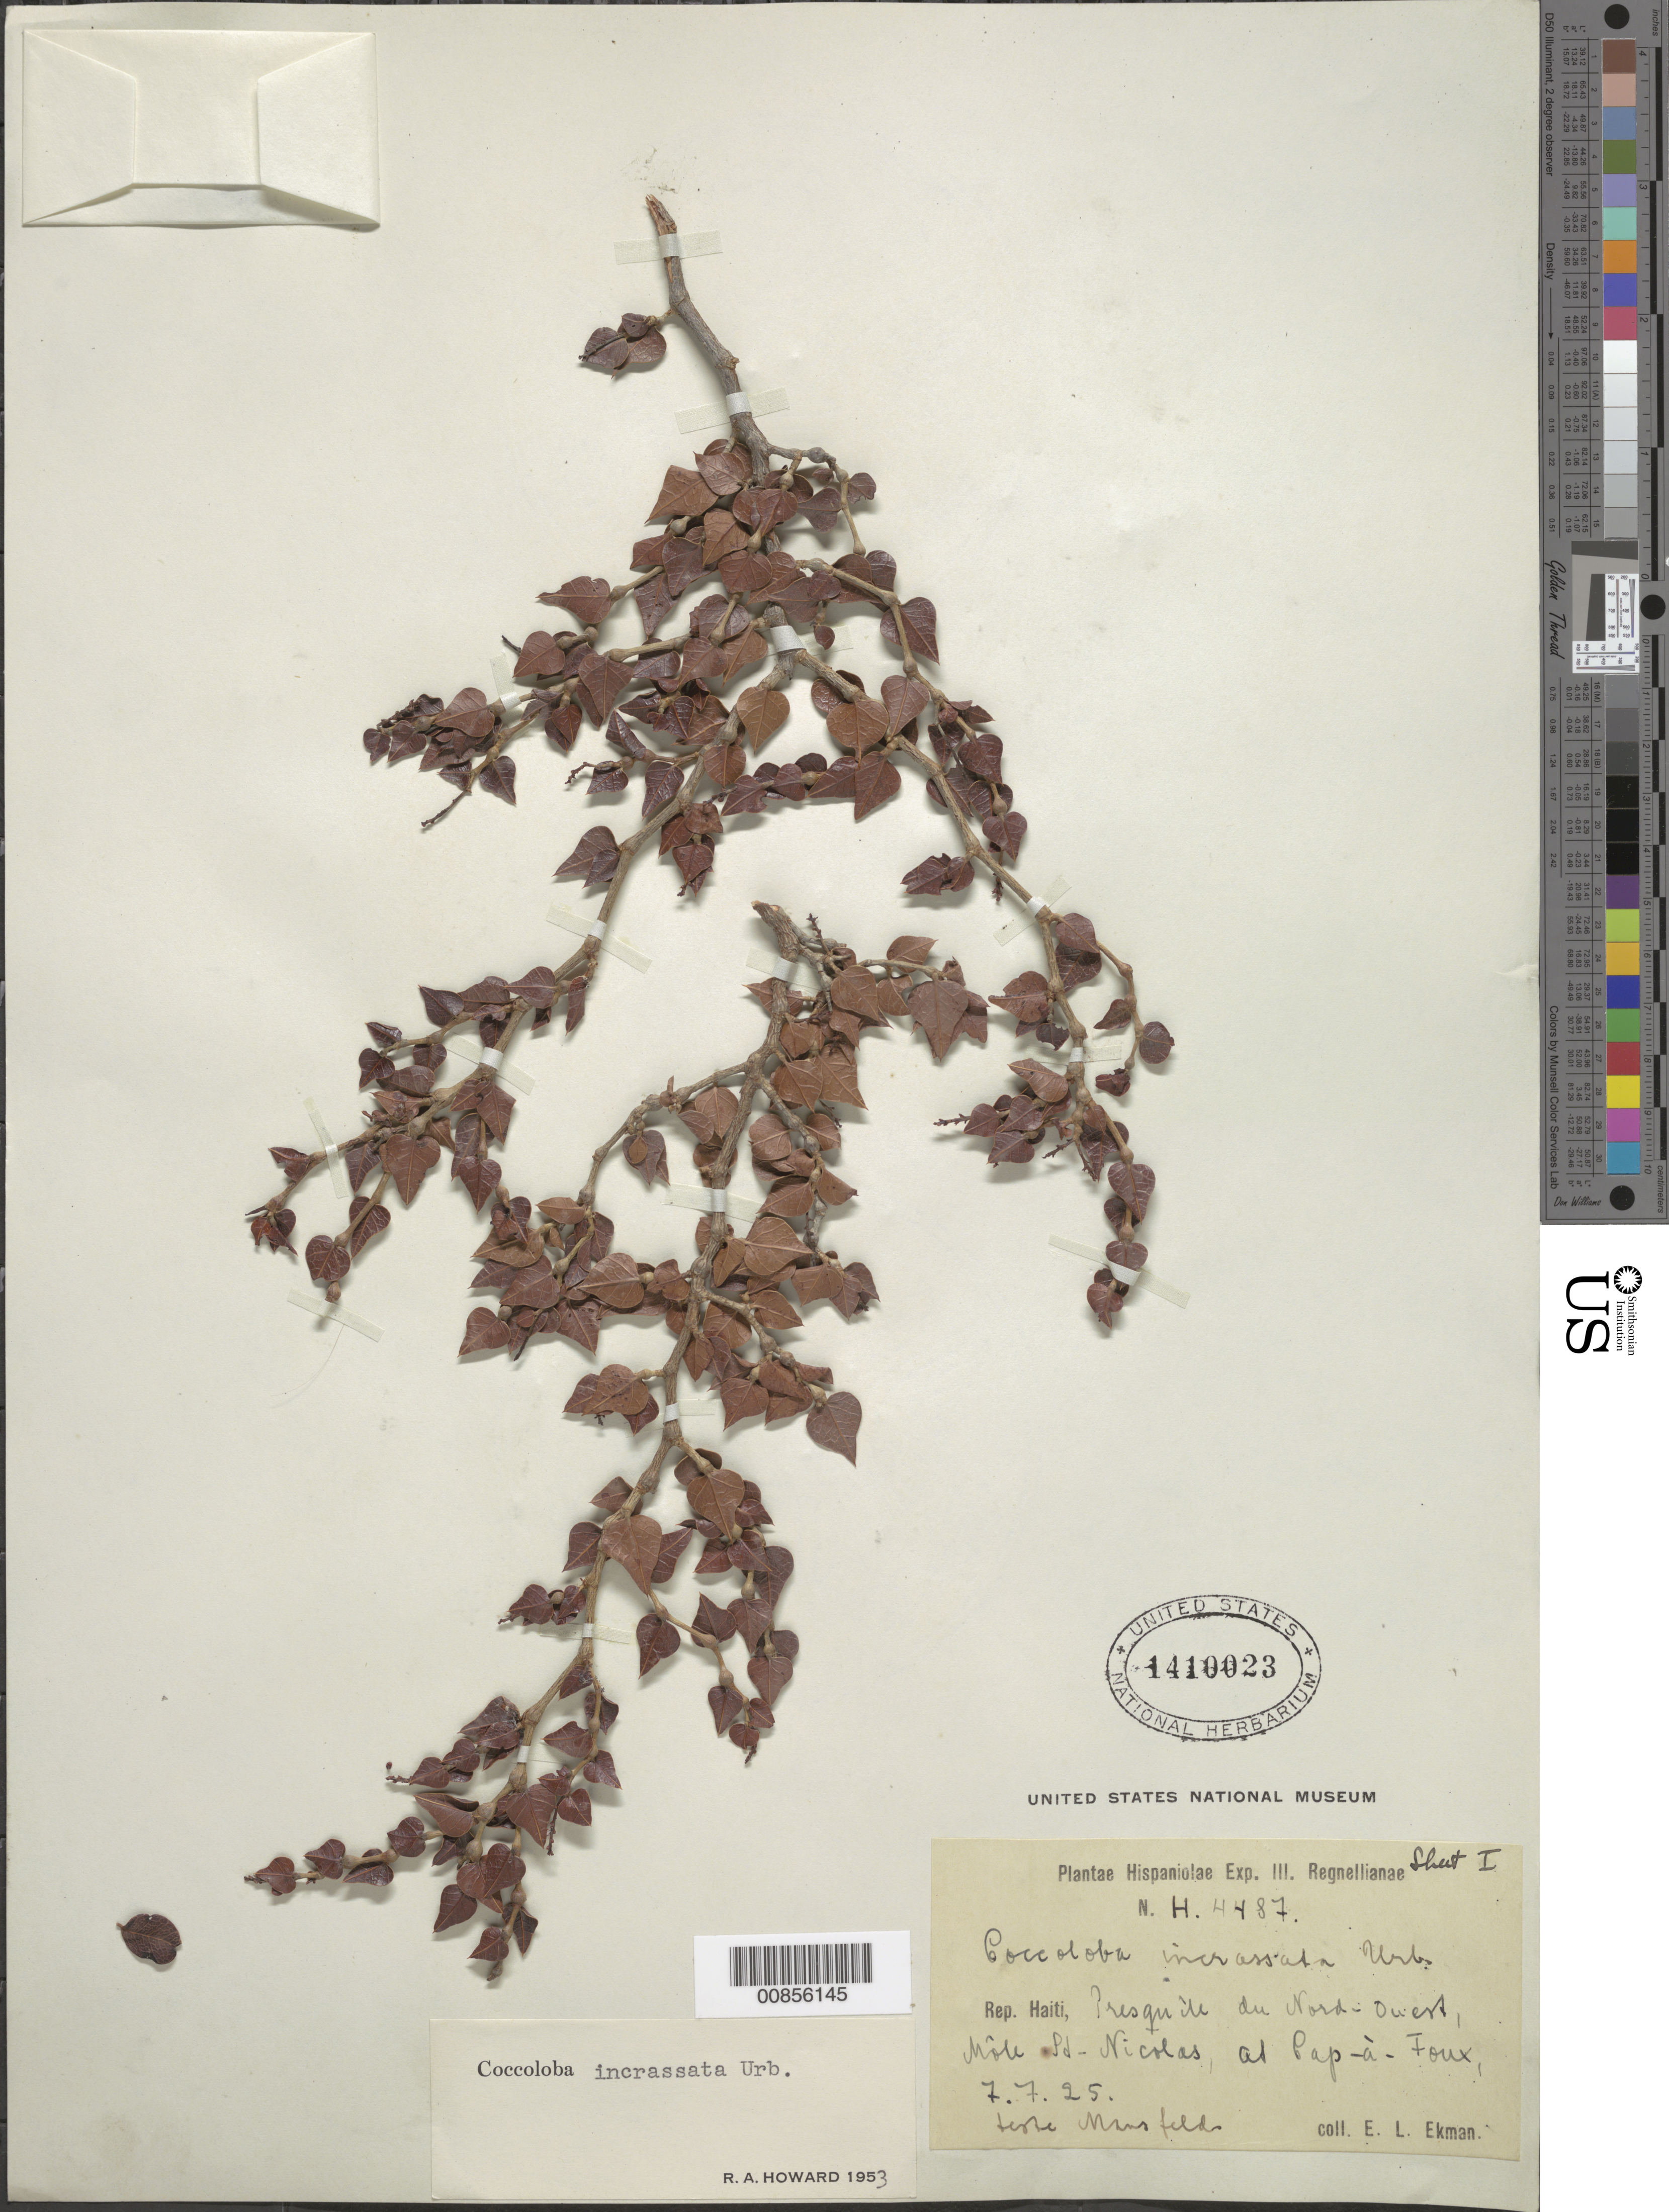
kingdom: Plantae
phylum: Tracheophyta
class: Magnoliopsida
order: Caryophyllales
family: Polygonaceae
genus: Coccoloba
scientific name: Coccoloba incrassata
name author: Urb.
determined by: Howard, R. A.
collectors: E. L. Ekman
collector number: H 4487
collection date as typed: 07 Jul 1925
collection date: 1925-07-07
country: Haiti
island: Hispaniola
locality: Presqu'île du Nord-Ouest, Môle St-Nicolas, at Cap-à-Foux.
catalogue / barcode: US 1410023